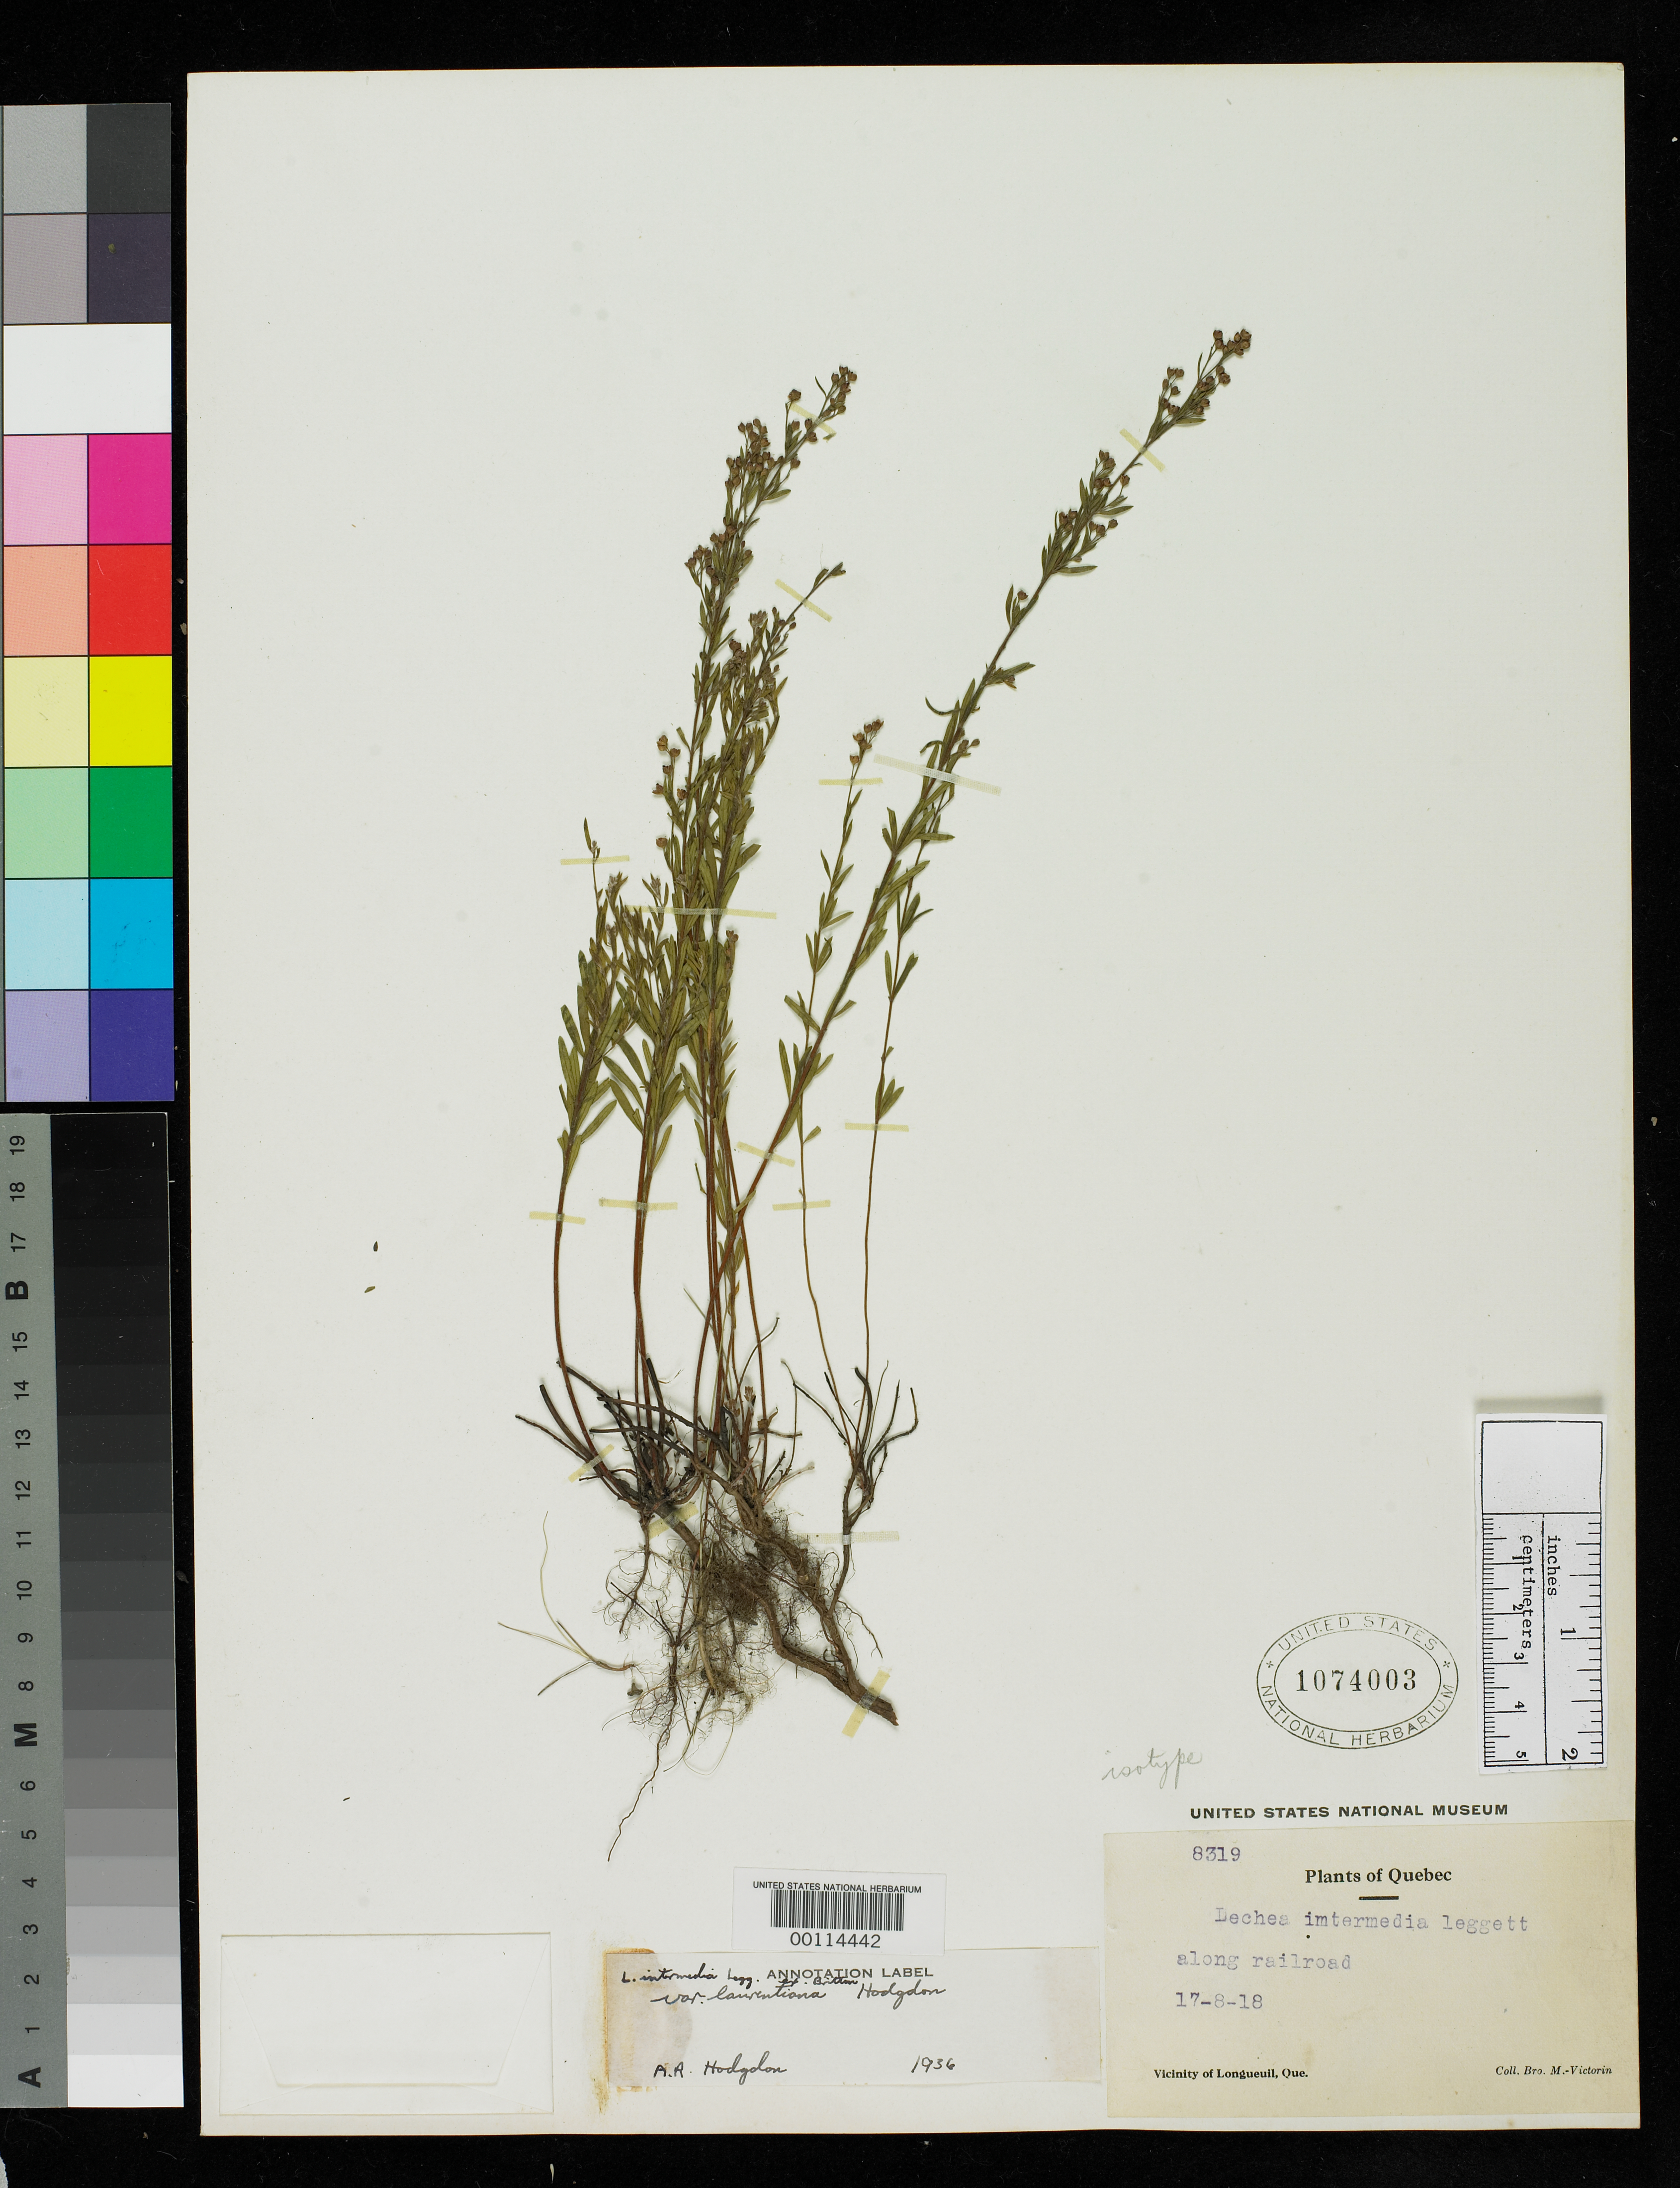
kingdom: Plantae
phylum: Tracheophyta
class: Magnoliopsida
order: Malvales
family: Cistaceae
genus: Lechea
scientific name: Lechea intermedia var. laurentiana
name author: Hodgdon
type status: Isotype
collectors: Fr. Marie-Victorin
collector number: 8319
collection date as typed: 17 Aug 1918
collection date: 1918-08-17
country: Canada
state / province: Quebec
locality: Vicinity of Longueuil.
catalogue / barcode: US 1074003